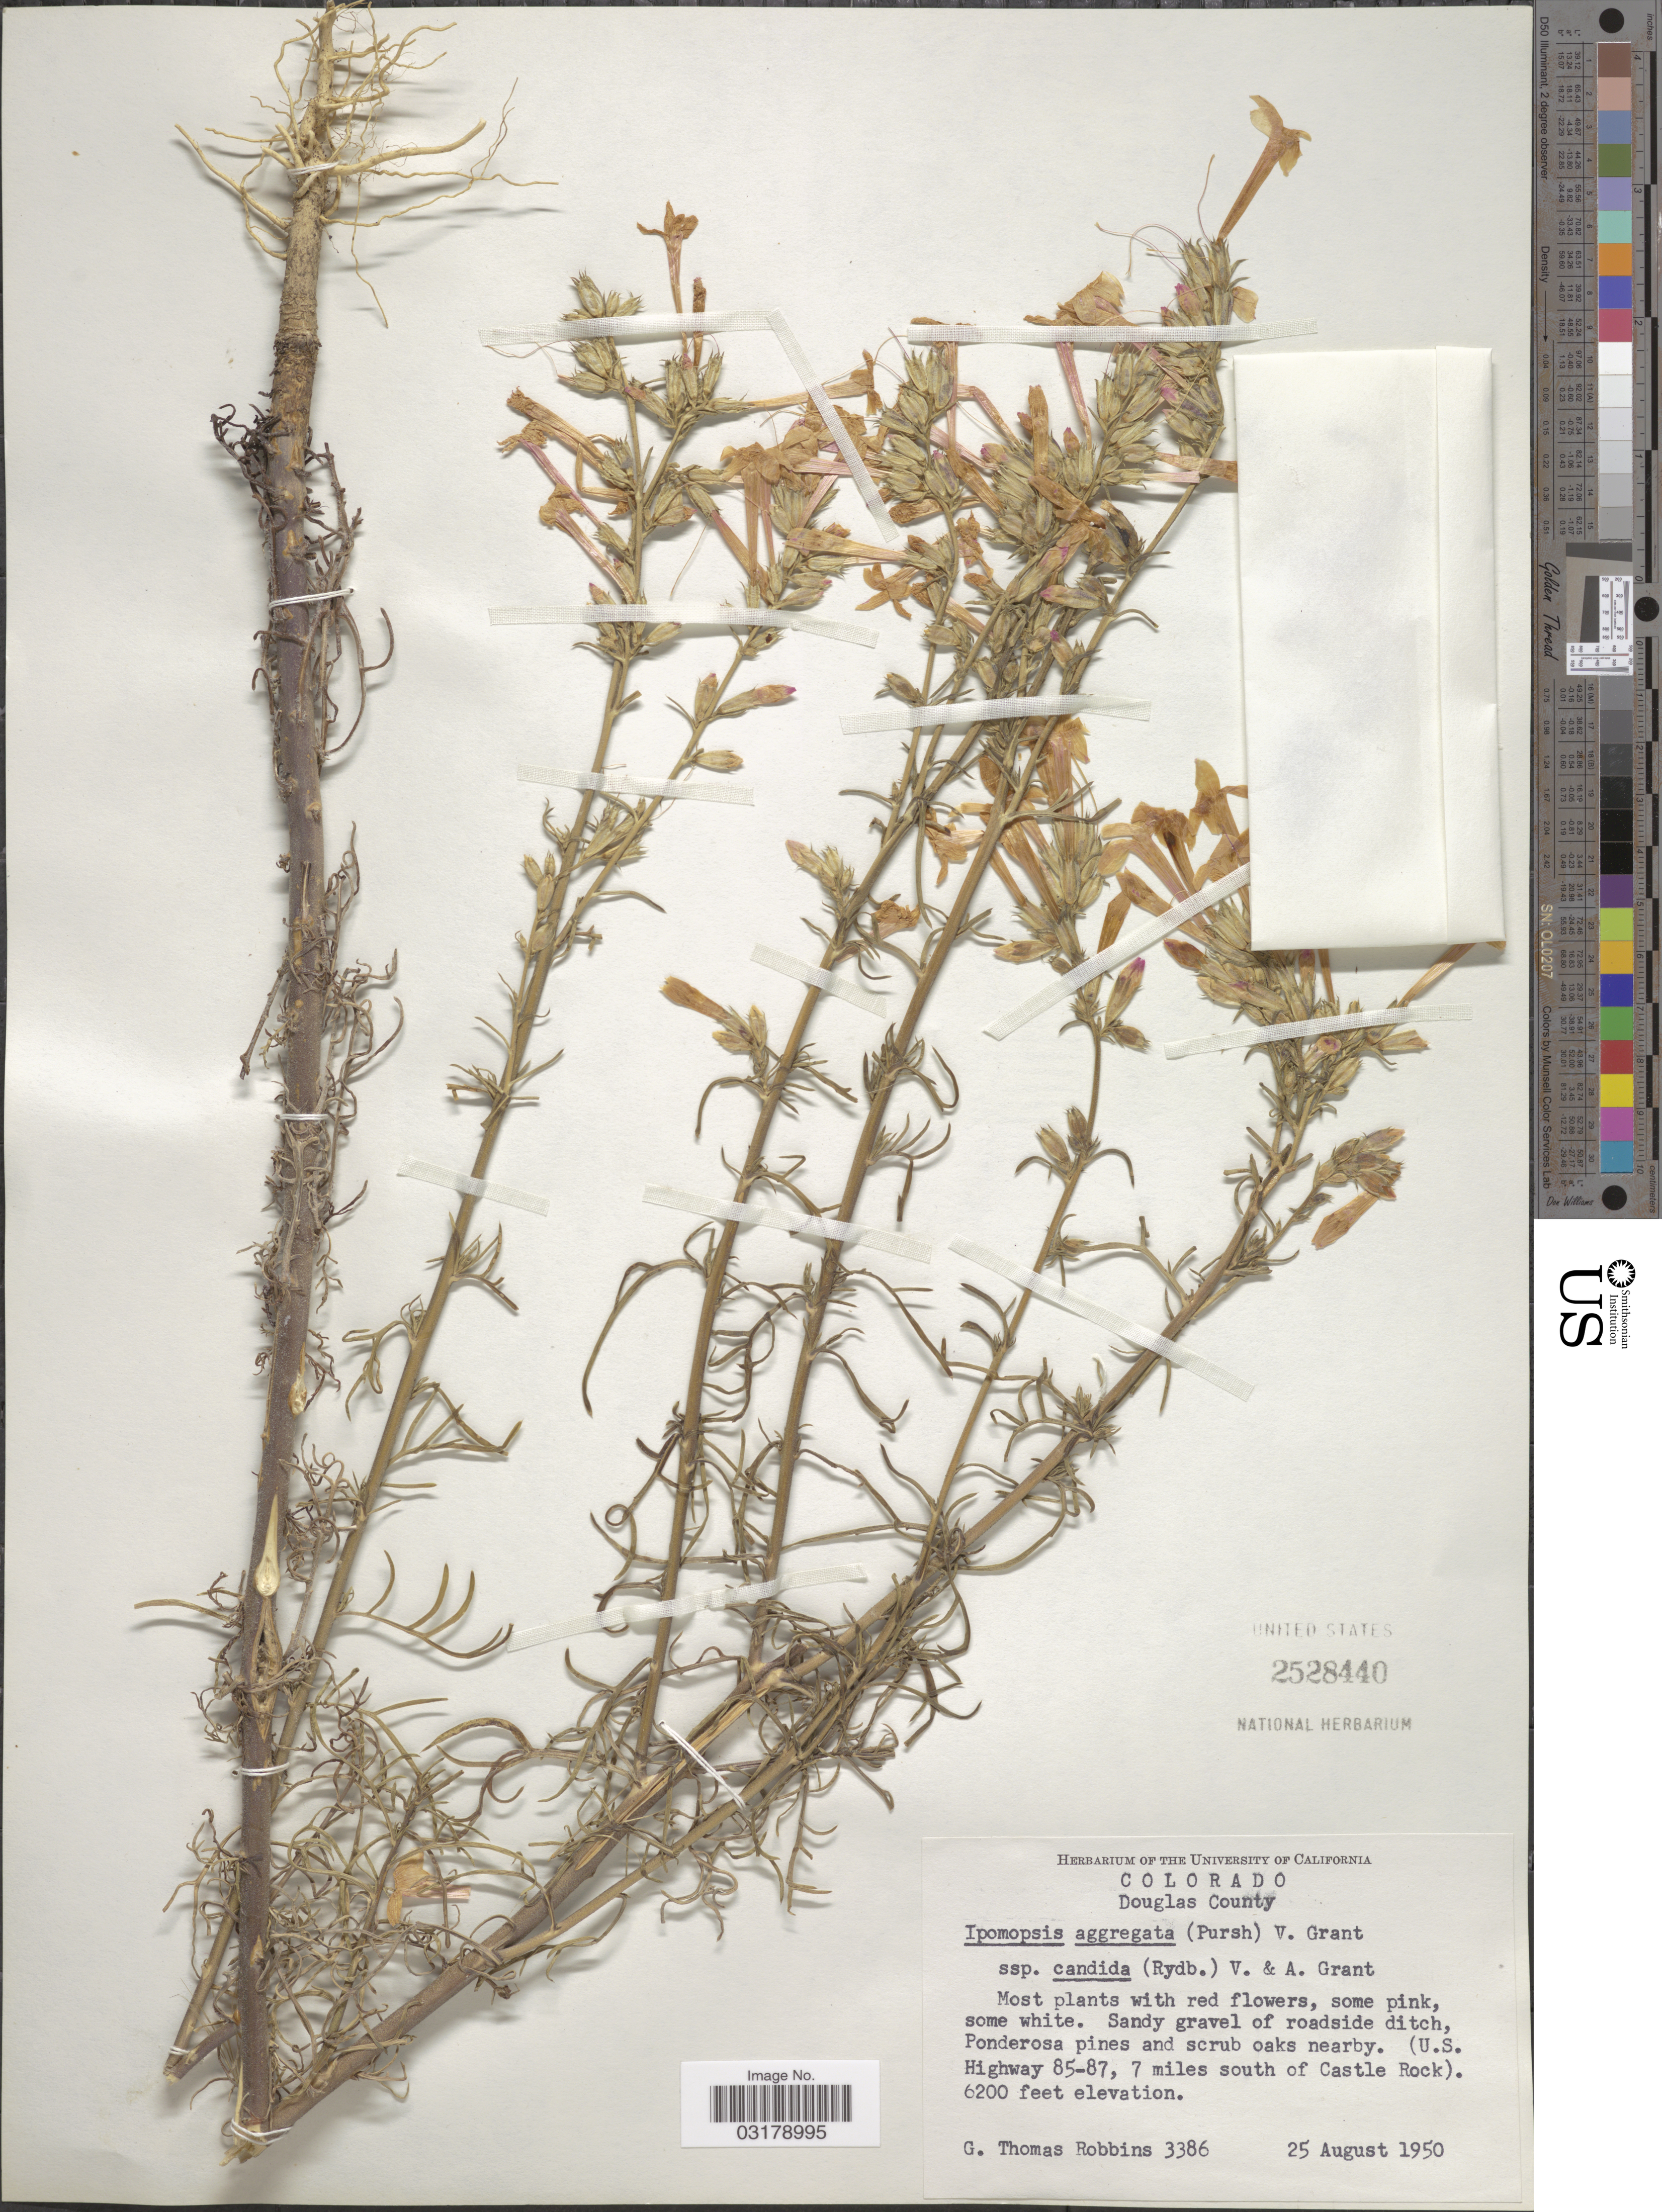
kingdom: Plantae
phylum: Tracheophyta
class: Magnoliopsida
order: Ericales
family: Polemoniaceae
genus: Ipomopsis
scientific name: Ipomopsis aggregata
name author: (Pursh) V.E. Grant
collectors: G. T. Robbins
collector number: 3386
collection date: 1950-08-25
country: United States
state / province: Colorado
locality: Douglas County. (U.S. Highway 85-87, 7 miles south of Castle Rock).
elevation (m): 1890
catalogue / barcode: US 2528440